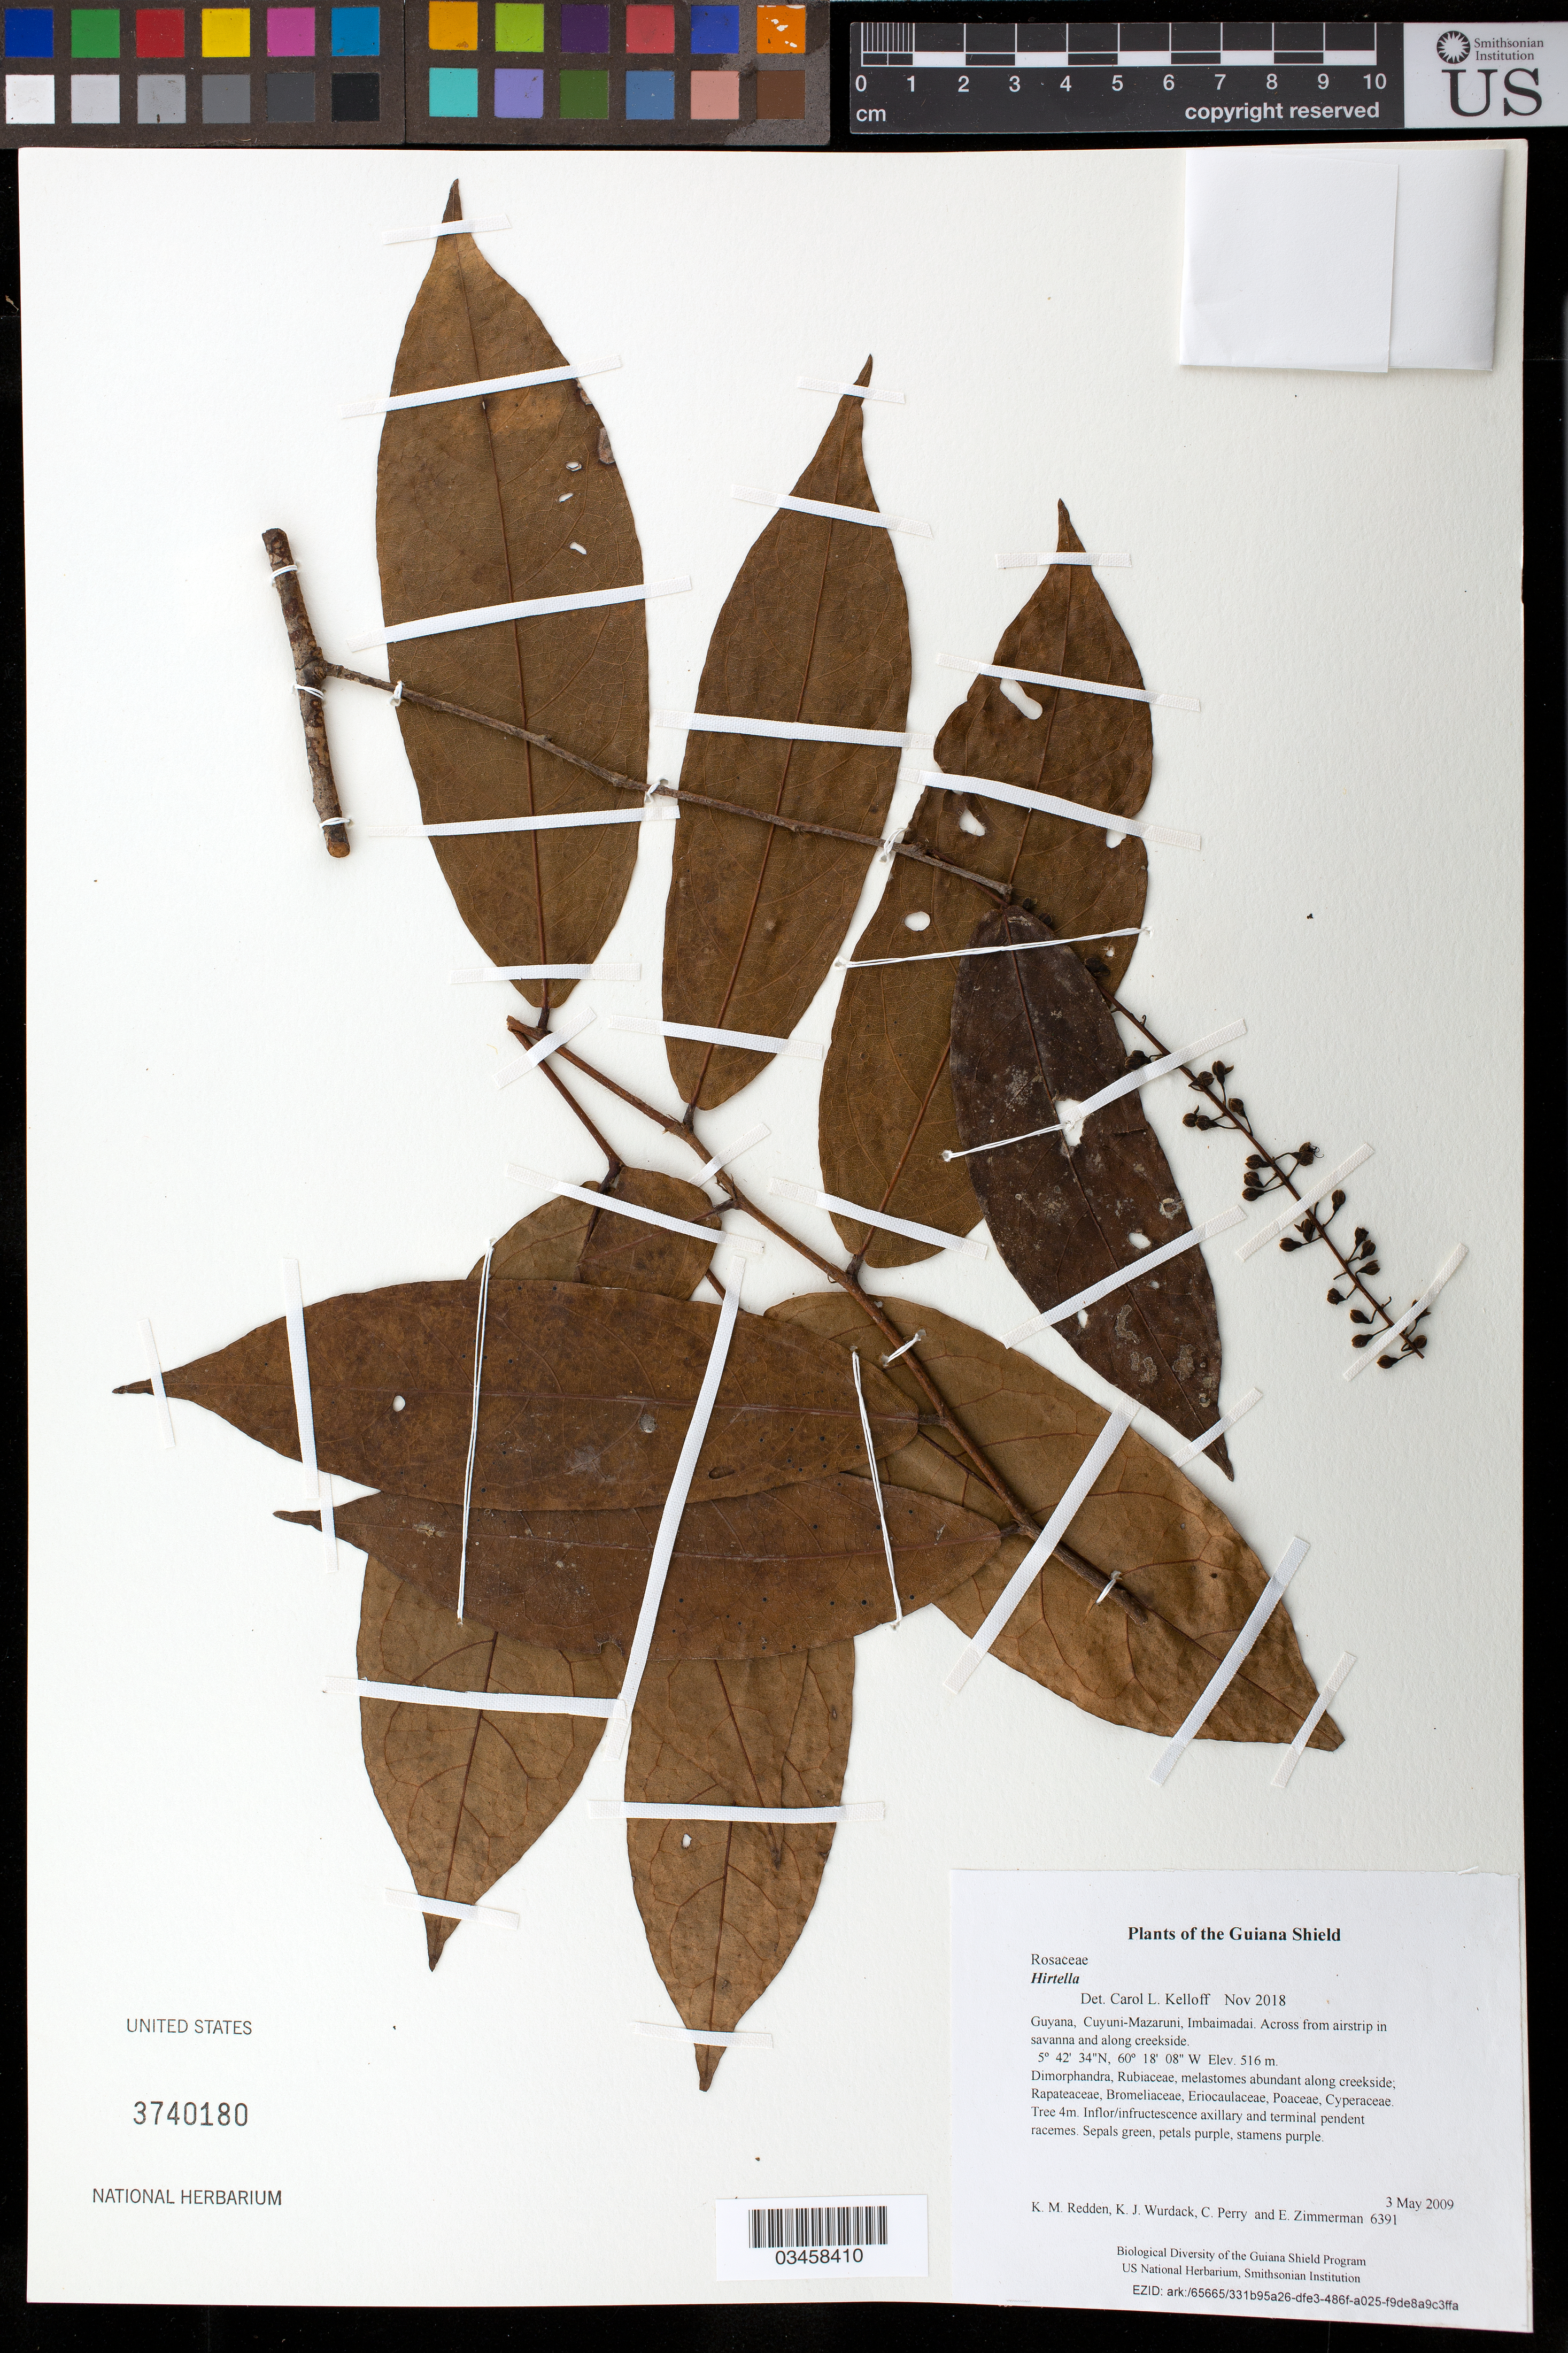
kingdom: Plantae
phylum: Tracheophyta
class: Magnoliopsida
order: Malpighiales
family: Chrysobalanaceae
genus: Hirtella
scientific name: Hirtella sp.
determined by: Kelloff, Carol L.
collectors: K. M. Redden, K. Wurdack, C. Perry & E. Zimmerman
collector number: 6391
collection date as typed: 3 May 2009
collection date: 2009-05-03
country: Guyana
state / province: Cuyuni-Mazaruni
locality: Imbaimadai. Across from airstrip in savanna and along creekside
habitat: Dimorphandra, Rubiaceae, melastomes abundant along creekside; Rapateaceae, Bromeliaceae, Eriocaulaceae, Poaceae, Cyperaceae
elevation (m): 516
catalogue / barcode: US 3740180